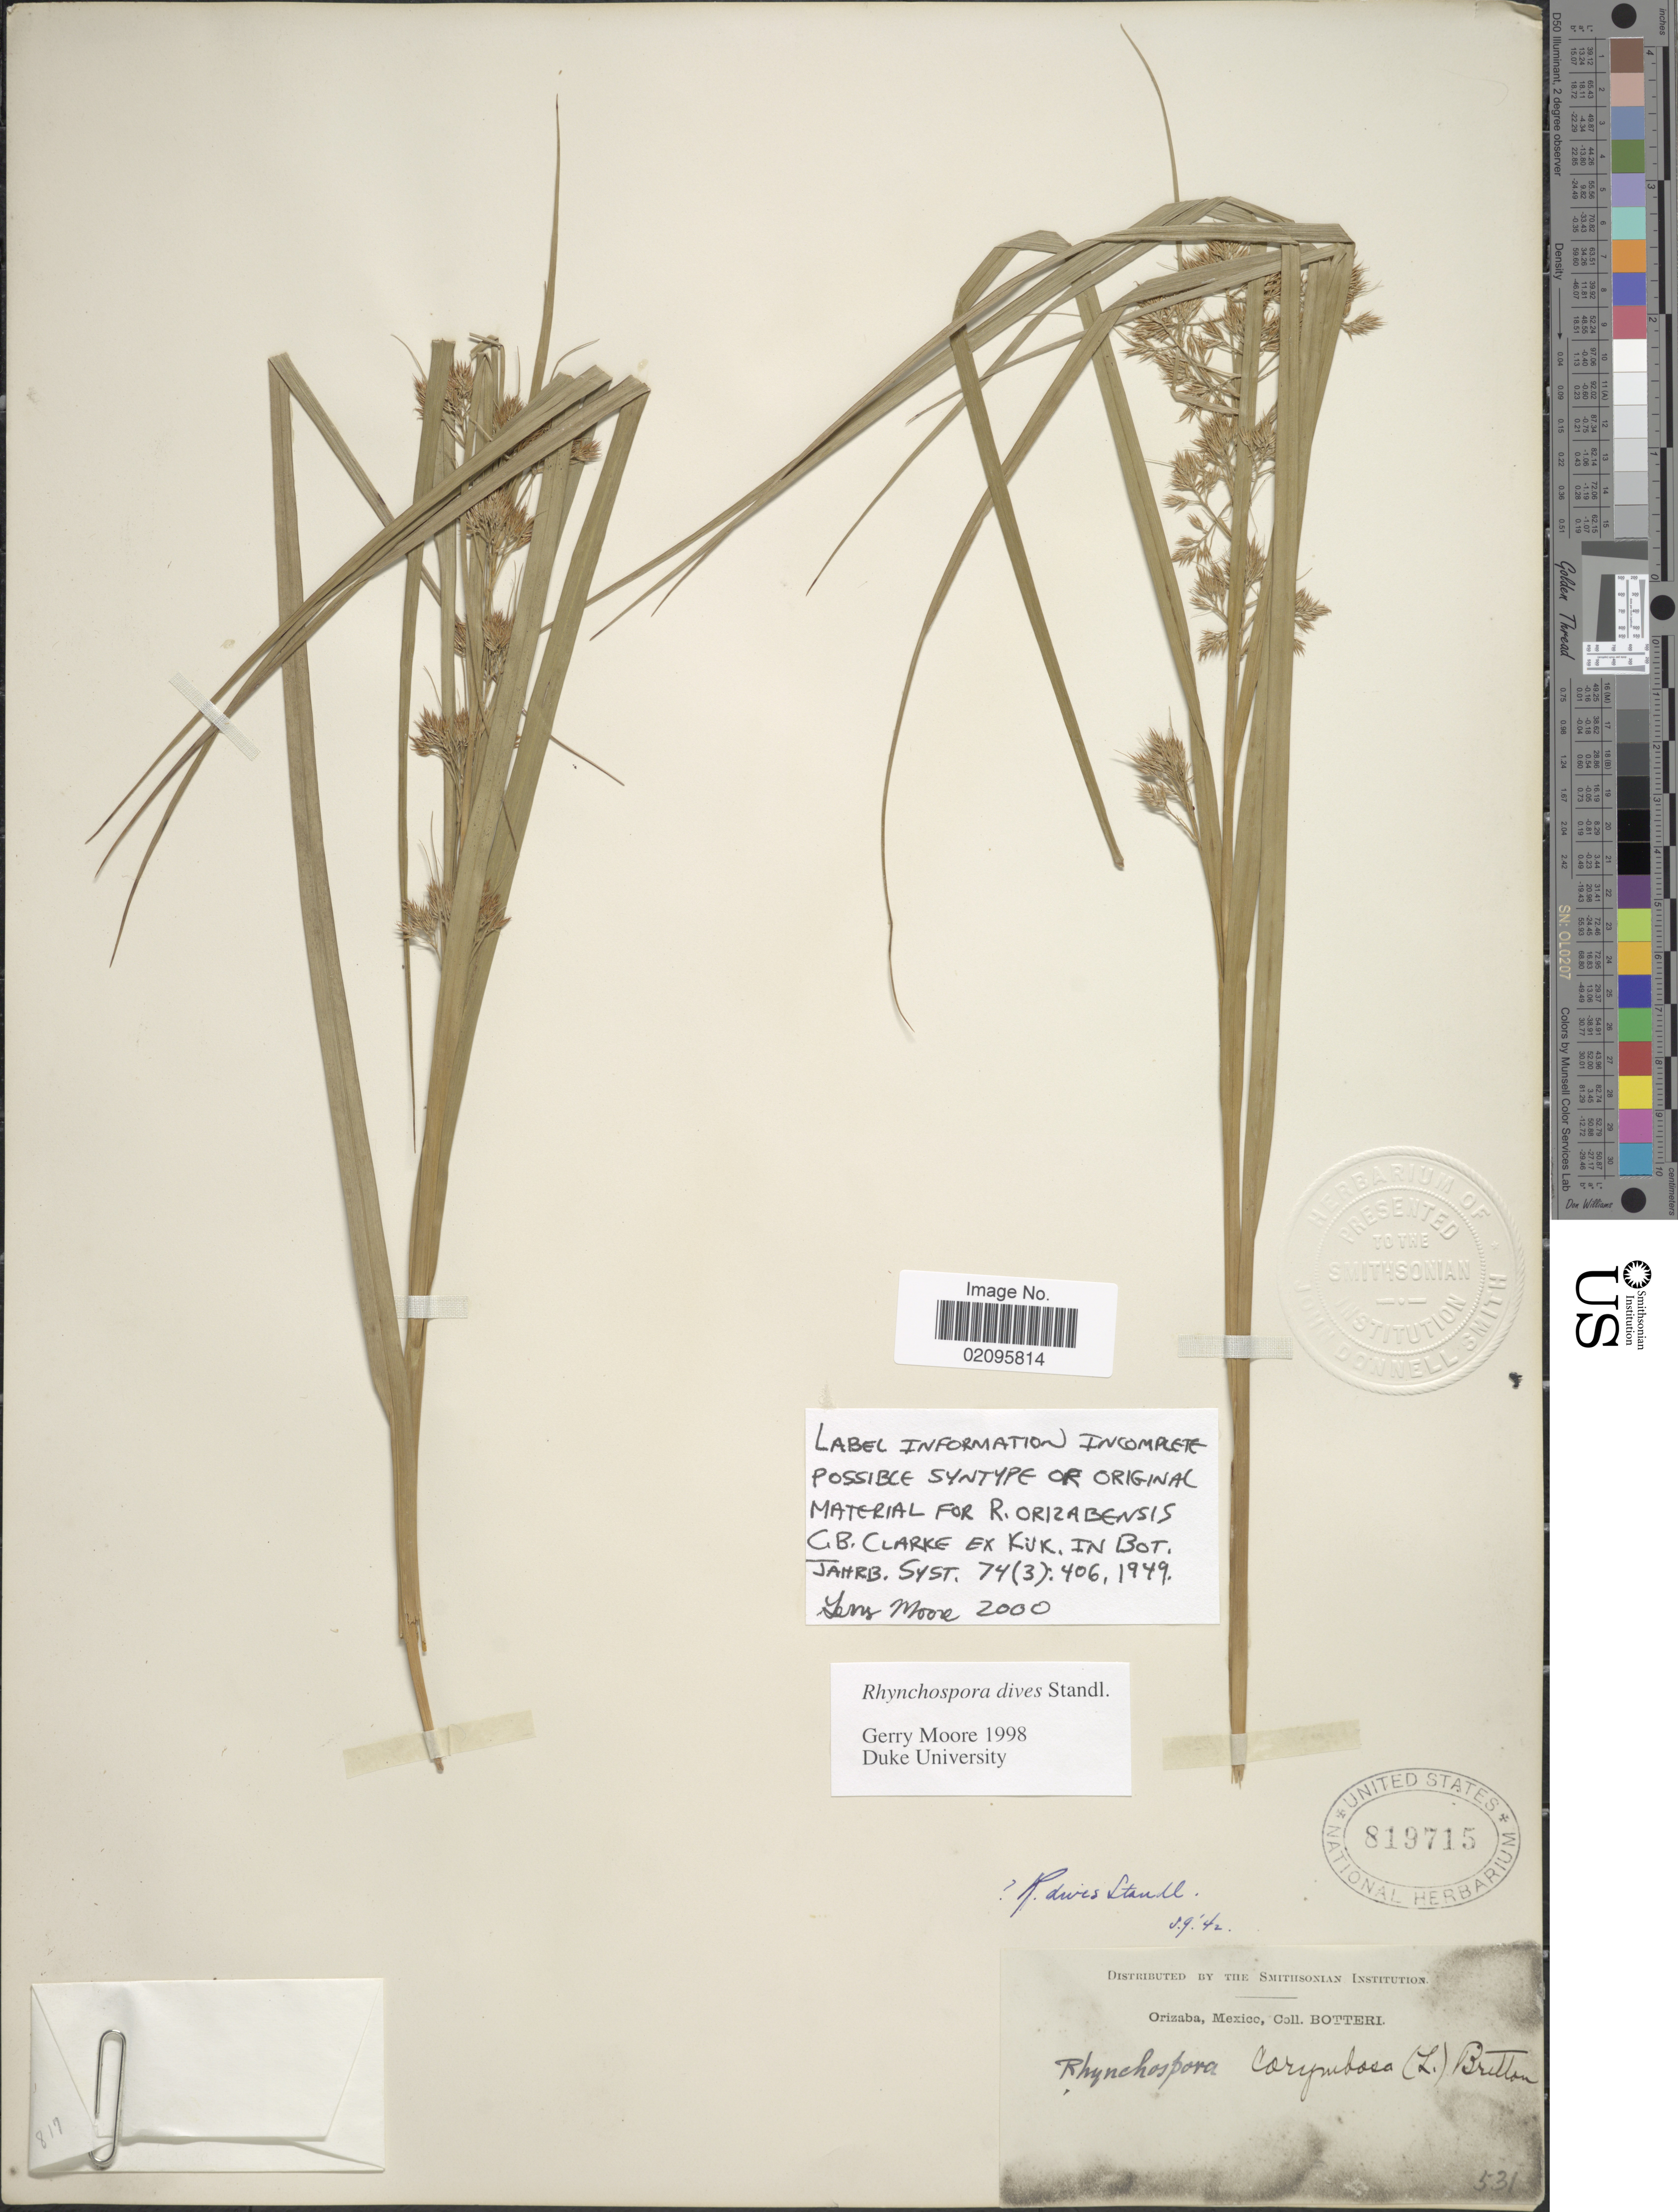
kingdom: Plantae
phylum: Tracheophyta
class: Liliopsida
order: Poales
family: Cyperaceae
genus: Rhynchospora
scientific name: Rhynchospora dives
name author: Standl.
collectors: -. Botteri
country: Mexico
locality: Orizaba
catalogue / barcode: US 819715